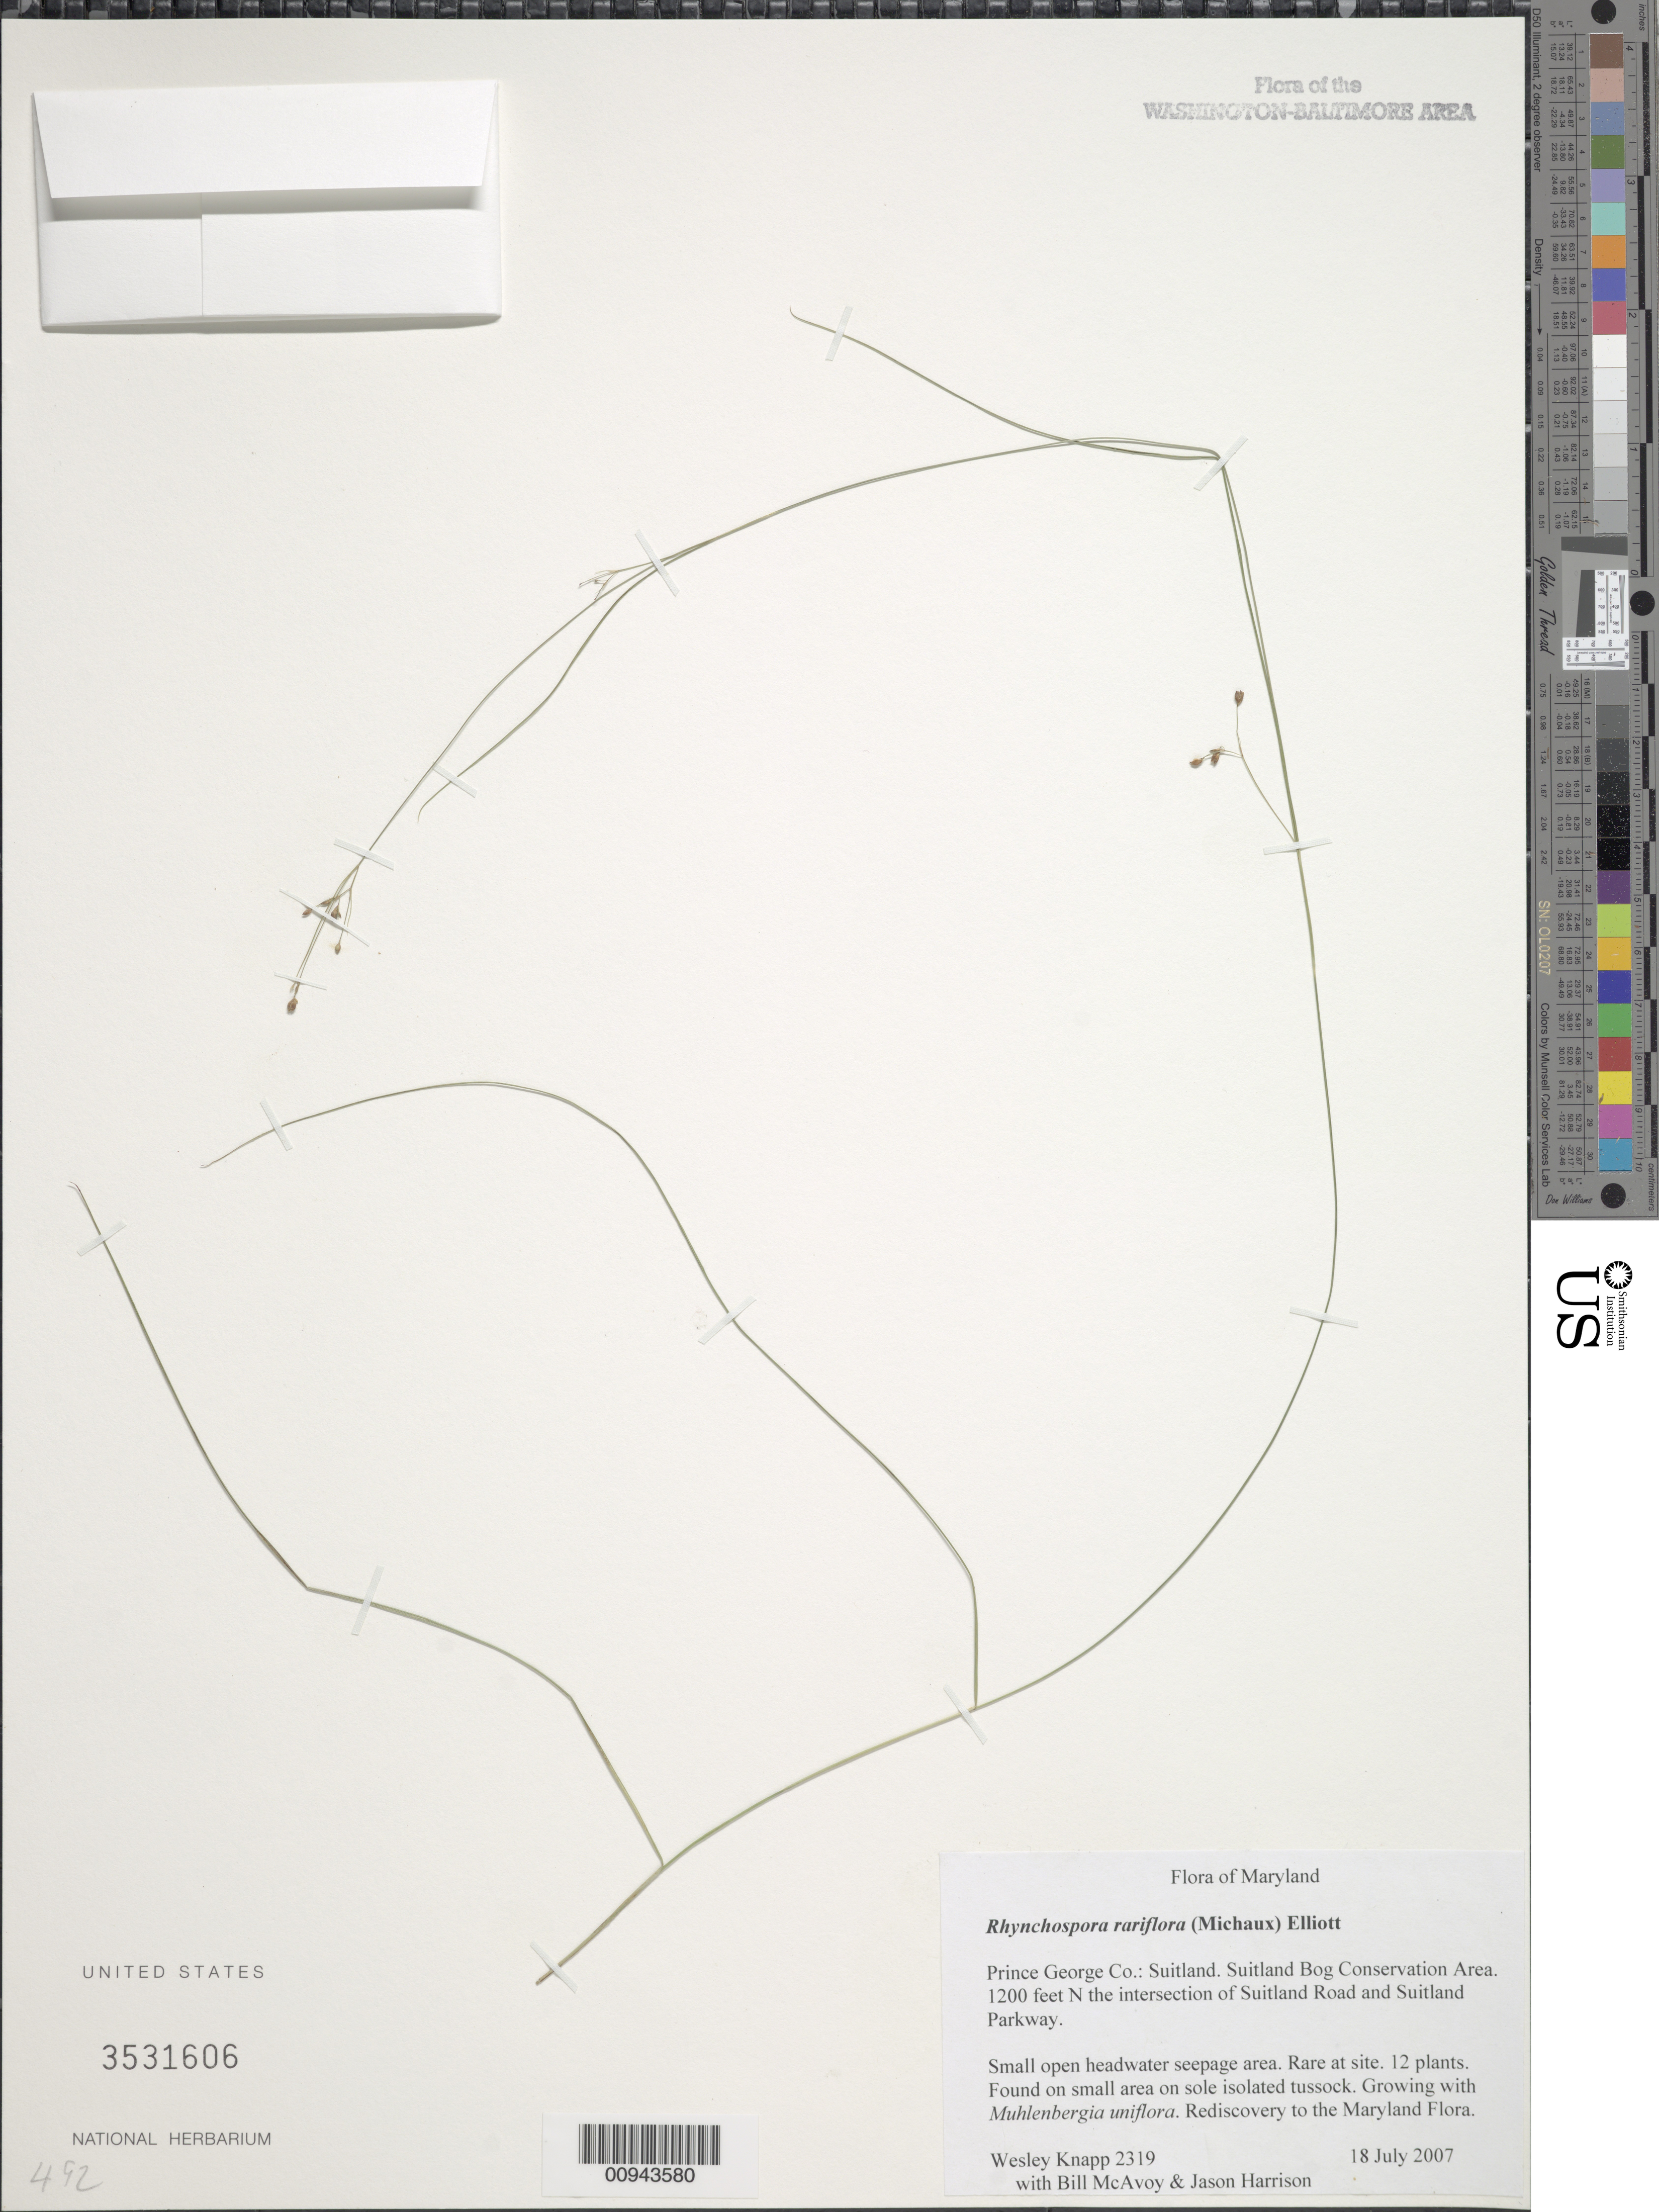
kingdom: Plantae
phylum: Tracheophyta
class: Liliopsida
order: Poales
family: Cyperaceae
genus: Rhynchospora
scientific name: Rhynchospora rariflora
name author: (Michx.) Elliott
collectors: W. Knapp, B. McAvoy & J. Harrison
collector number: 2320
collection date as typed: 18 July 2007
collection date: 2007-07-18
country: United States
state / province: Maryland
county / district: Prince George's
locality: Suitland. Suitland Bog Conservation Area. 1200 N of the intersection of Suitland Rd. an dSuitland Parkway.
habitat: Small open headwater seepage area.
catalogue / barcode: US 3531606